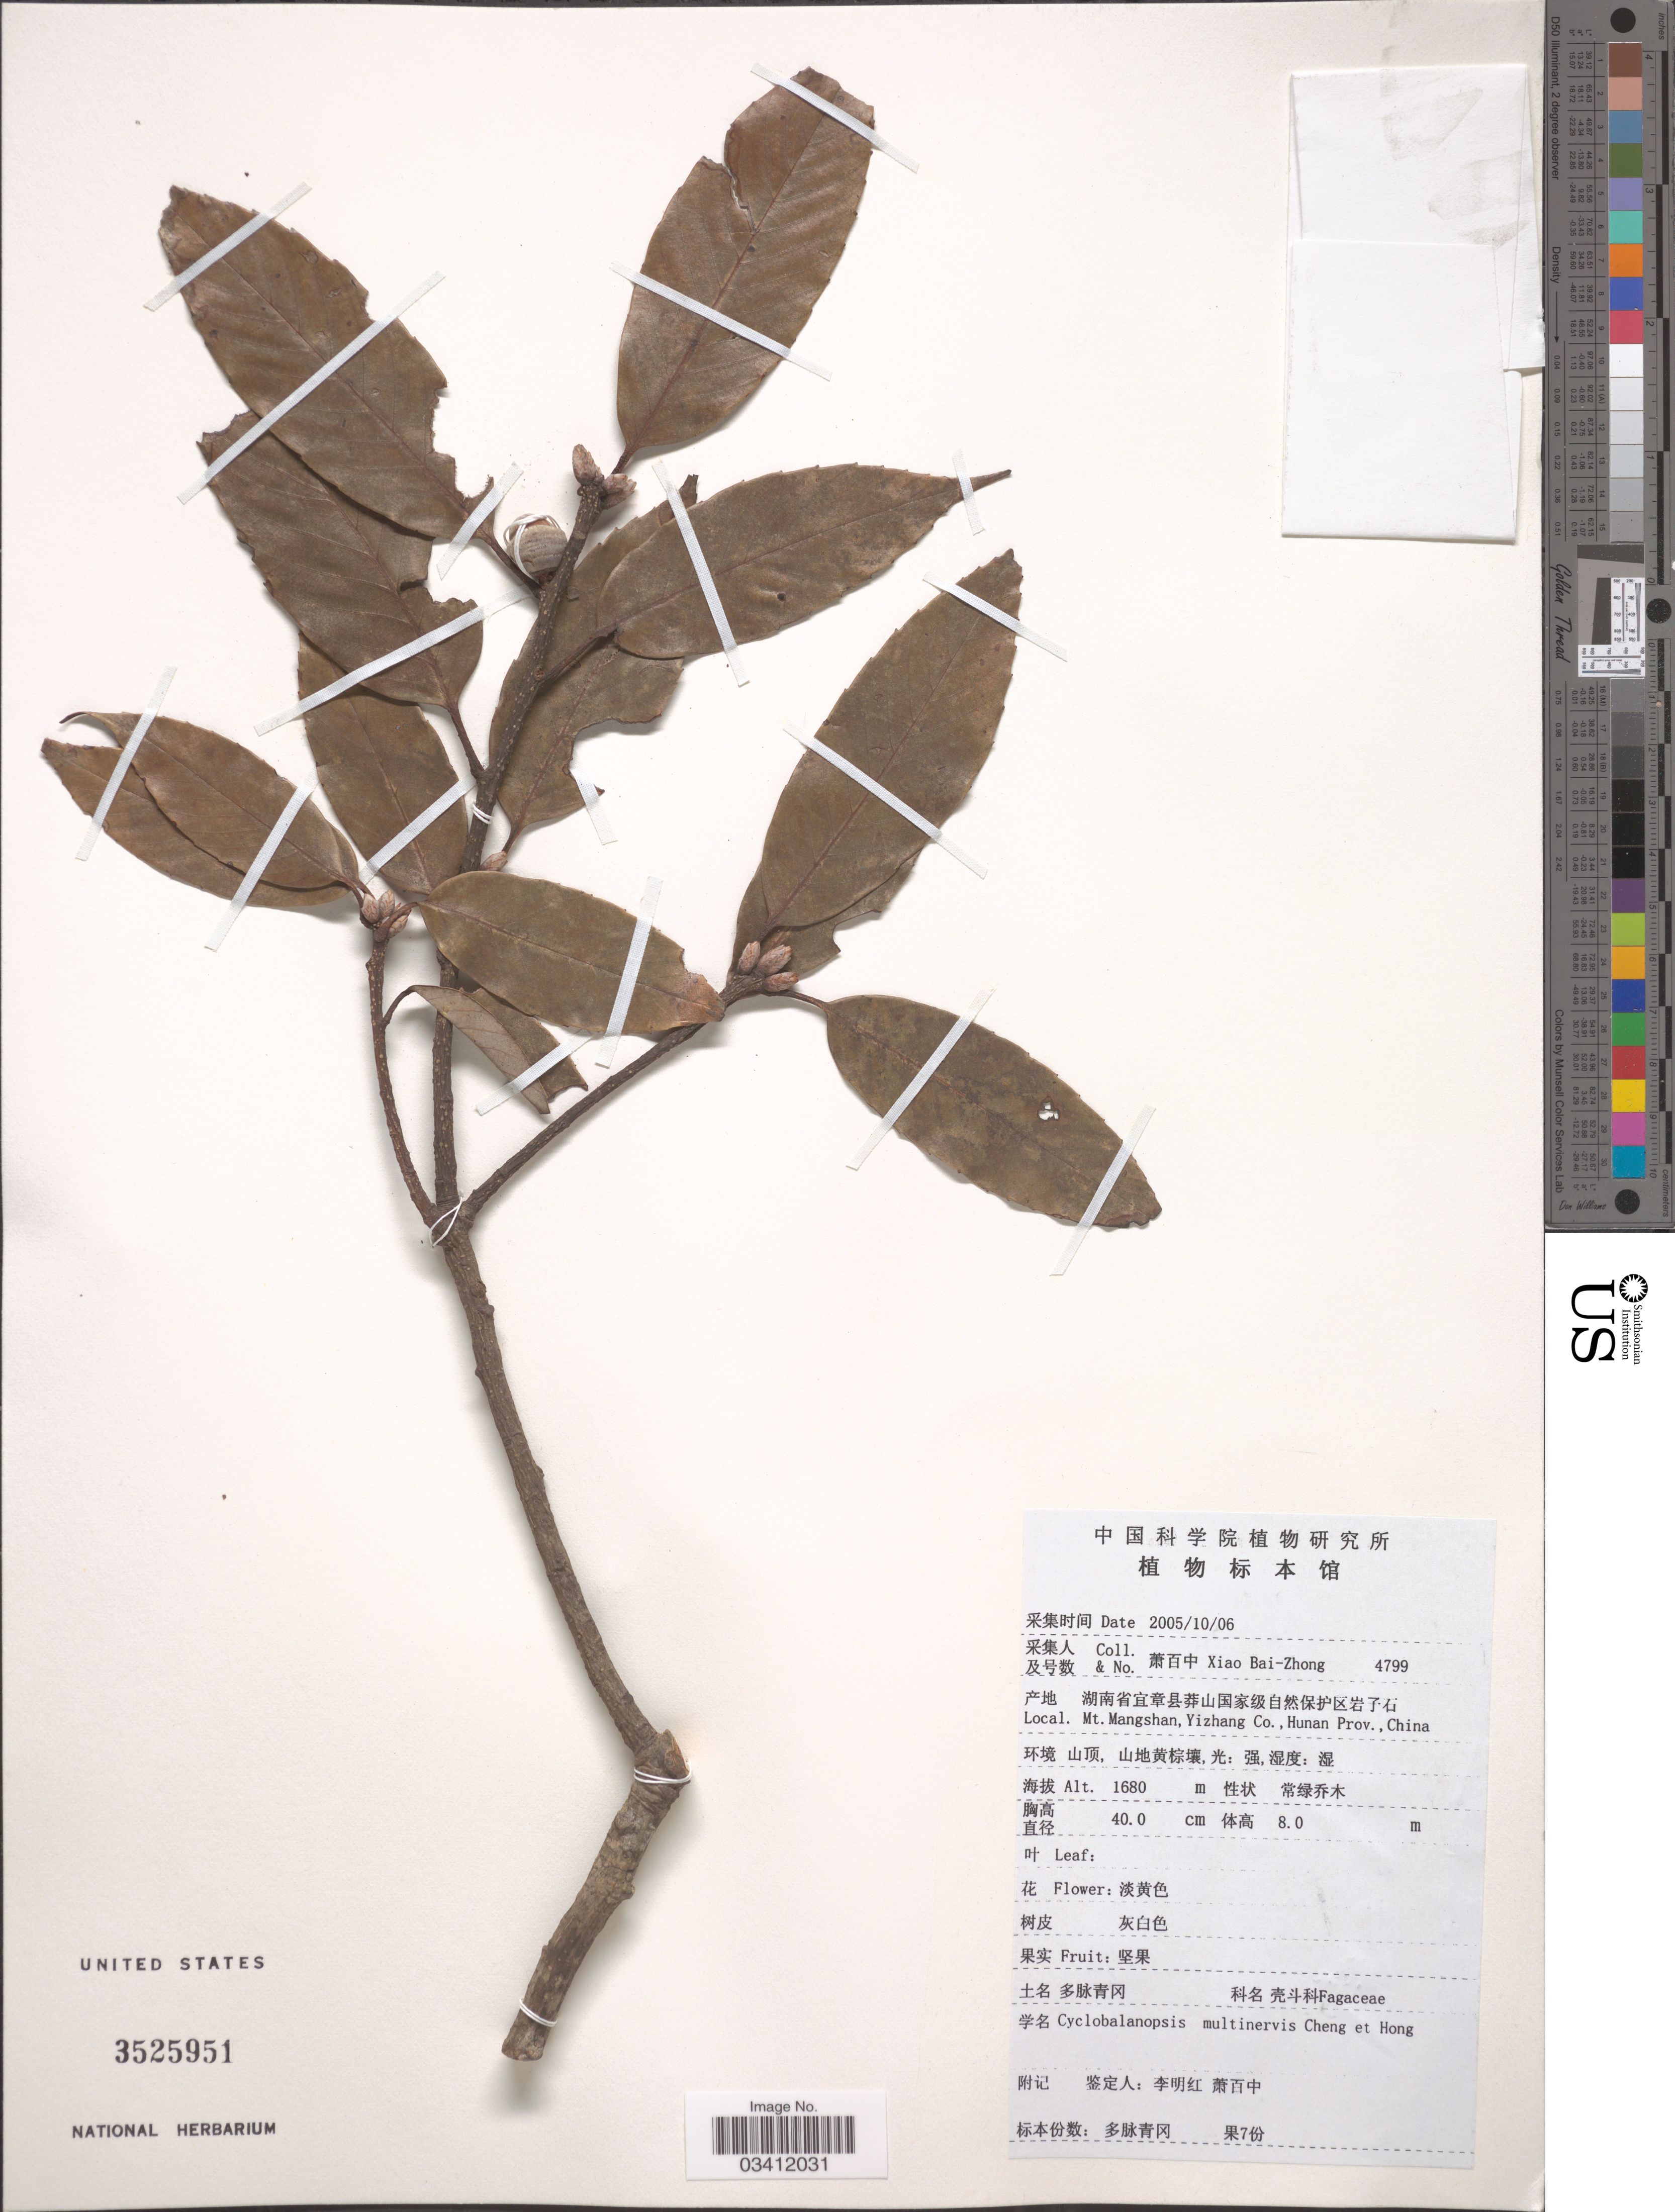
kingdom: Plantae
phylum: Tracheophyta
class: Magnoliopsida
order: Fagales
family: Fagaceae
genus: Quercus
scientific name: Quercus multinervis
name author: (W.C. Cheng & T. Hong) Govaerts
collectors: B. Z. Xiao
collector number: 4799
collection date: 2005-10-06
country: China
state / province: Hunan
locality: Mt. Mangshan, Yizhang Co.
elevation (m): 1680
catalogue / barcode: US 3525951